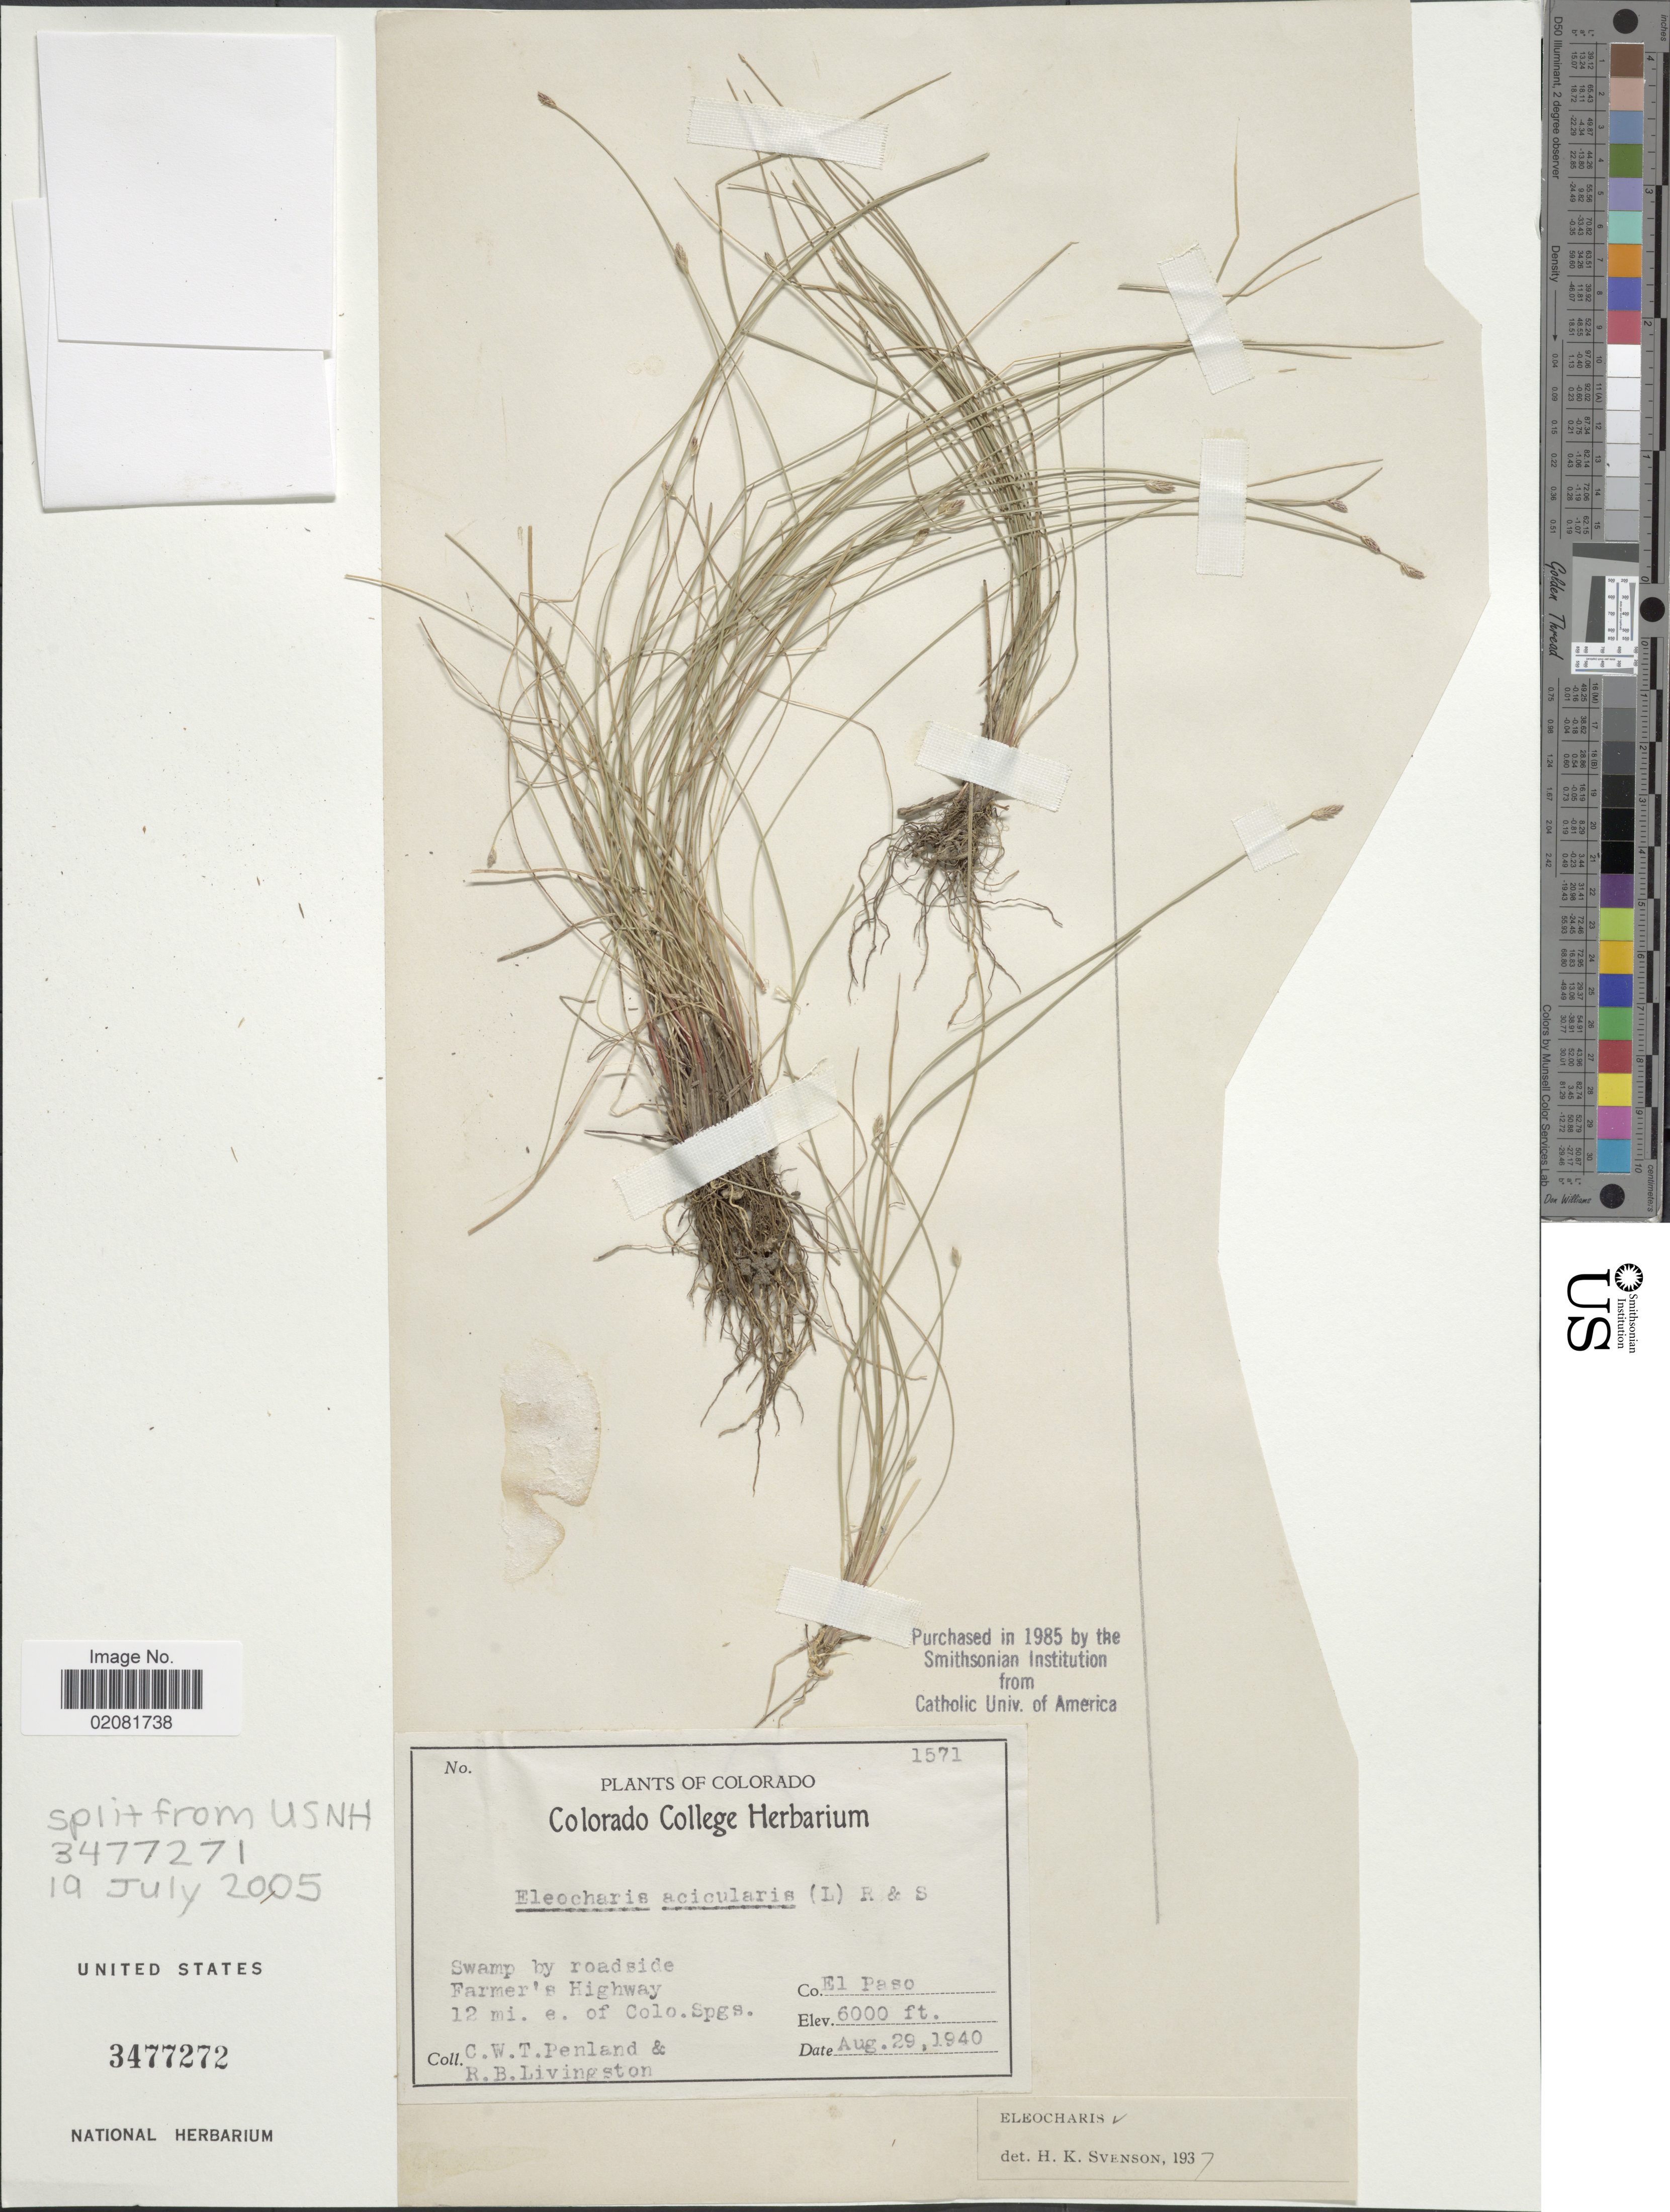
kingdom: Plantae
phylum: Tracheophyta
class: Liliopsida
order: Poales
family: Cyperaceae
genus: Eleocharis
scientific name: Eleocharis acicularis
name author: (L.) Roem. & Schult.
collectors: C. W. Penland & R. Livingston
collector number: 1571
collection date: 1940-08-29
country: United States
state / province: Colorado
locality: Swamp by roadside. Farmer's Highway. 12 mi. e. of Colo. Spgs. Co. El Paso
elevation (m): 1829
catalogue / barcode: US 3477272